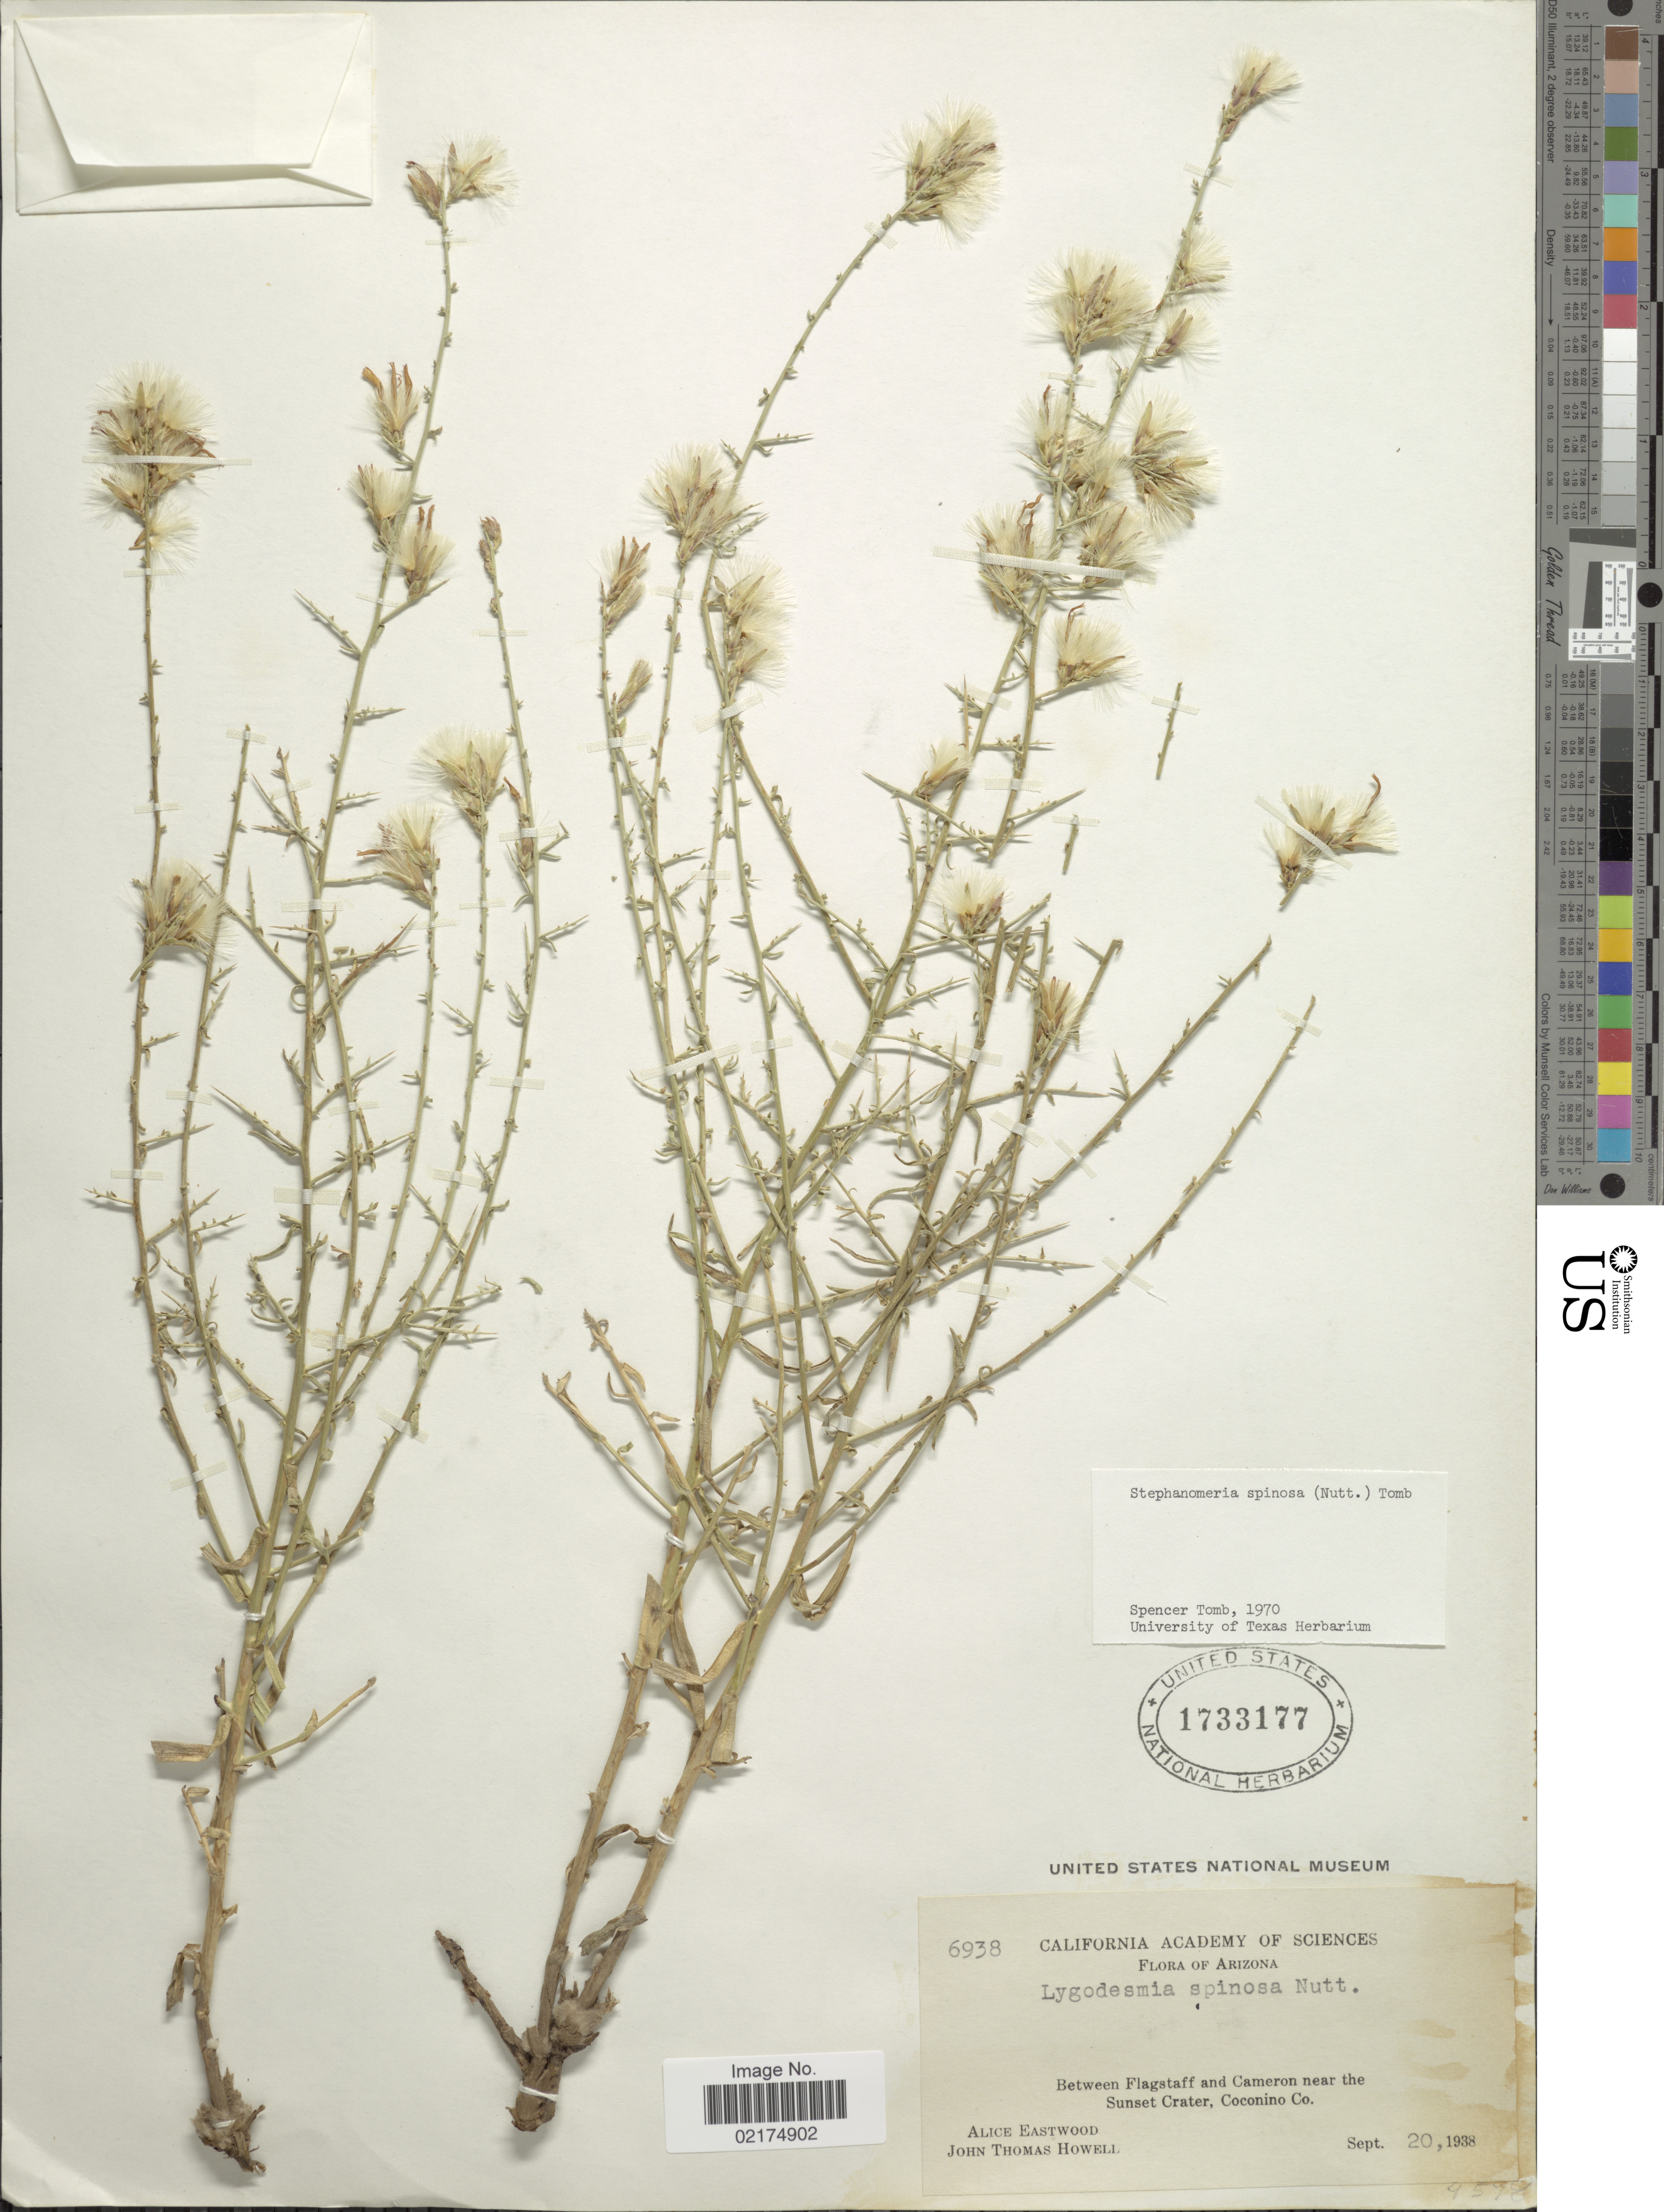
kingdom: Plantae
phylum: Tracheophyta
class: Magnoliopsida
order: Asterales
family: Asteraceae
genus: Pleiacanthus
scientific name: Pleiacanthus spinosus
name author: (Nutt.) Rydb.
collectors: A. Eastwood & J. T. Howell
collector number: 6938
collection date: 1938-09-20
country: United States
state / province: Arizona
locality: Between Flagstaff and Cameron near the Sunset Crater, Coconino Co.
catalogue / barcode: US 1733177